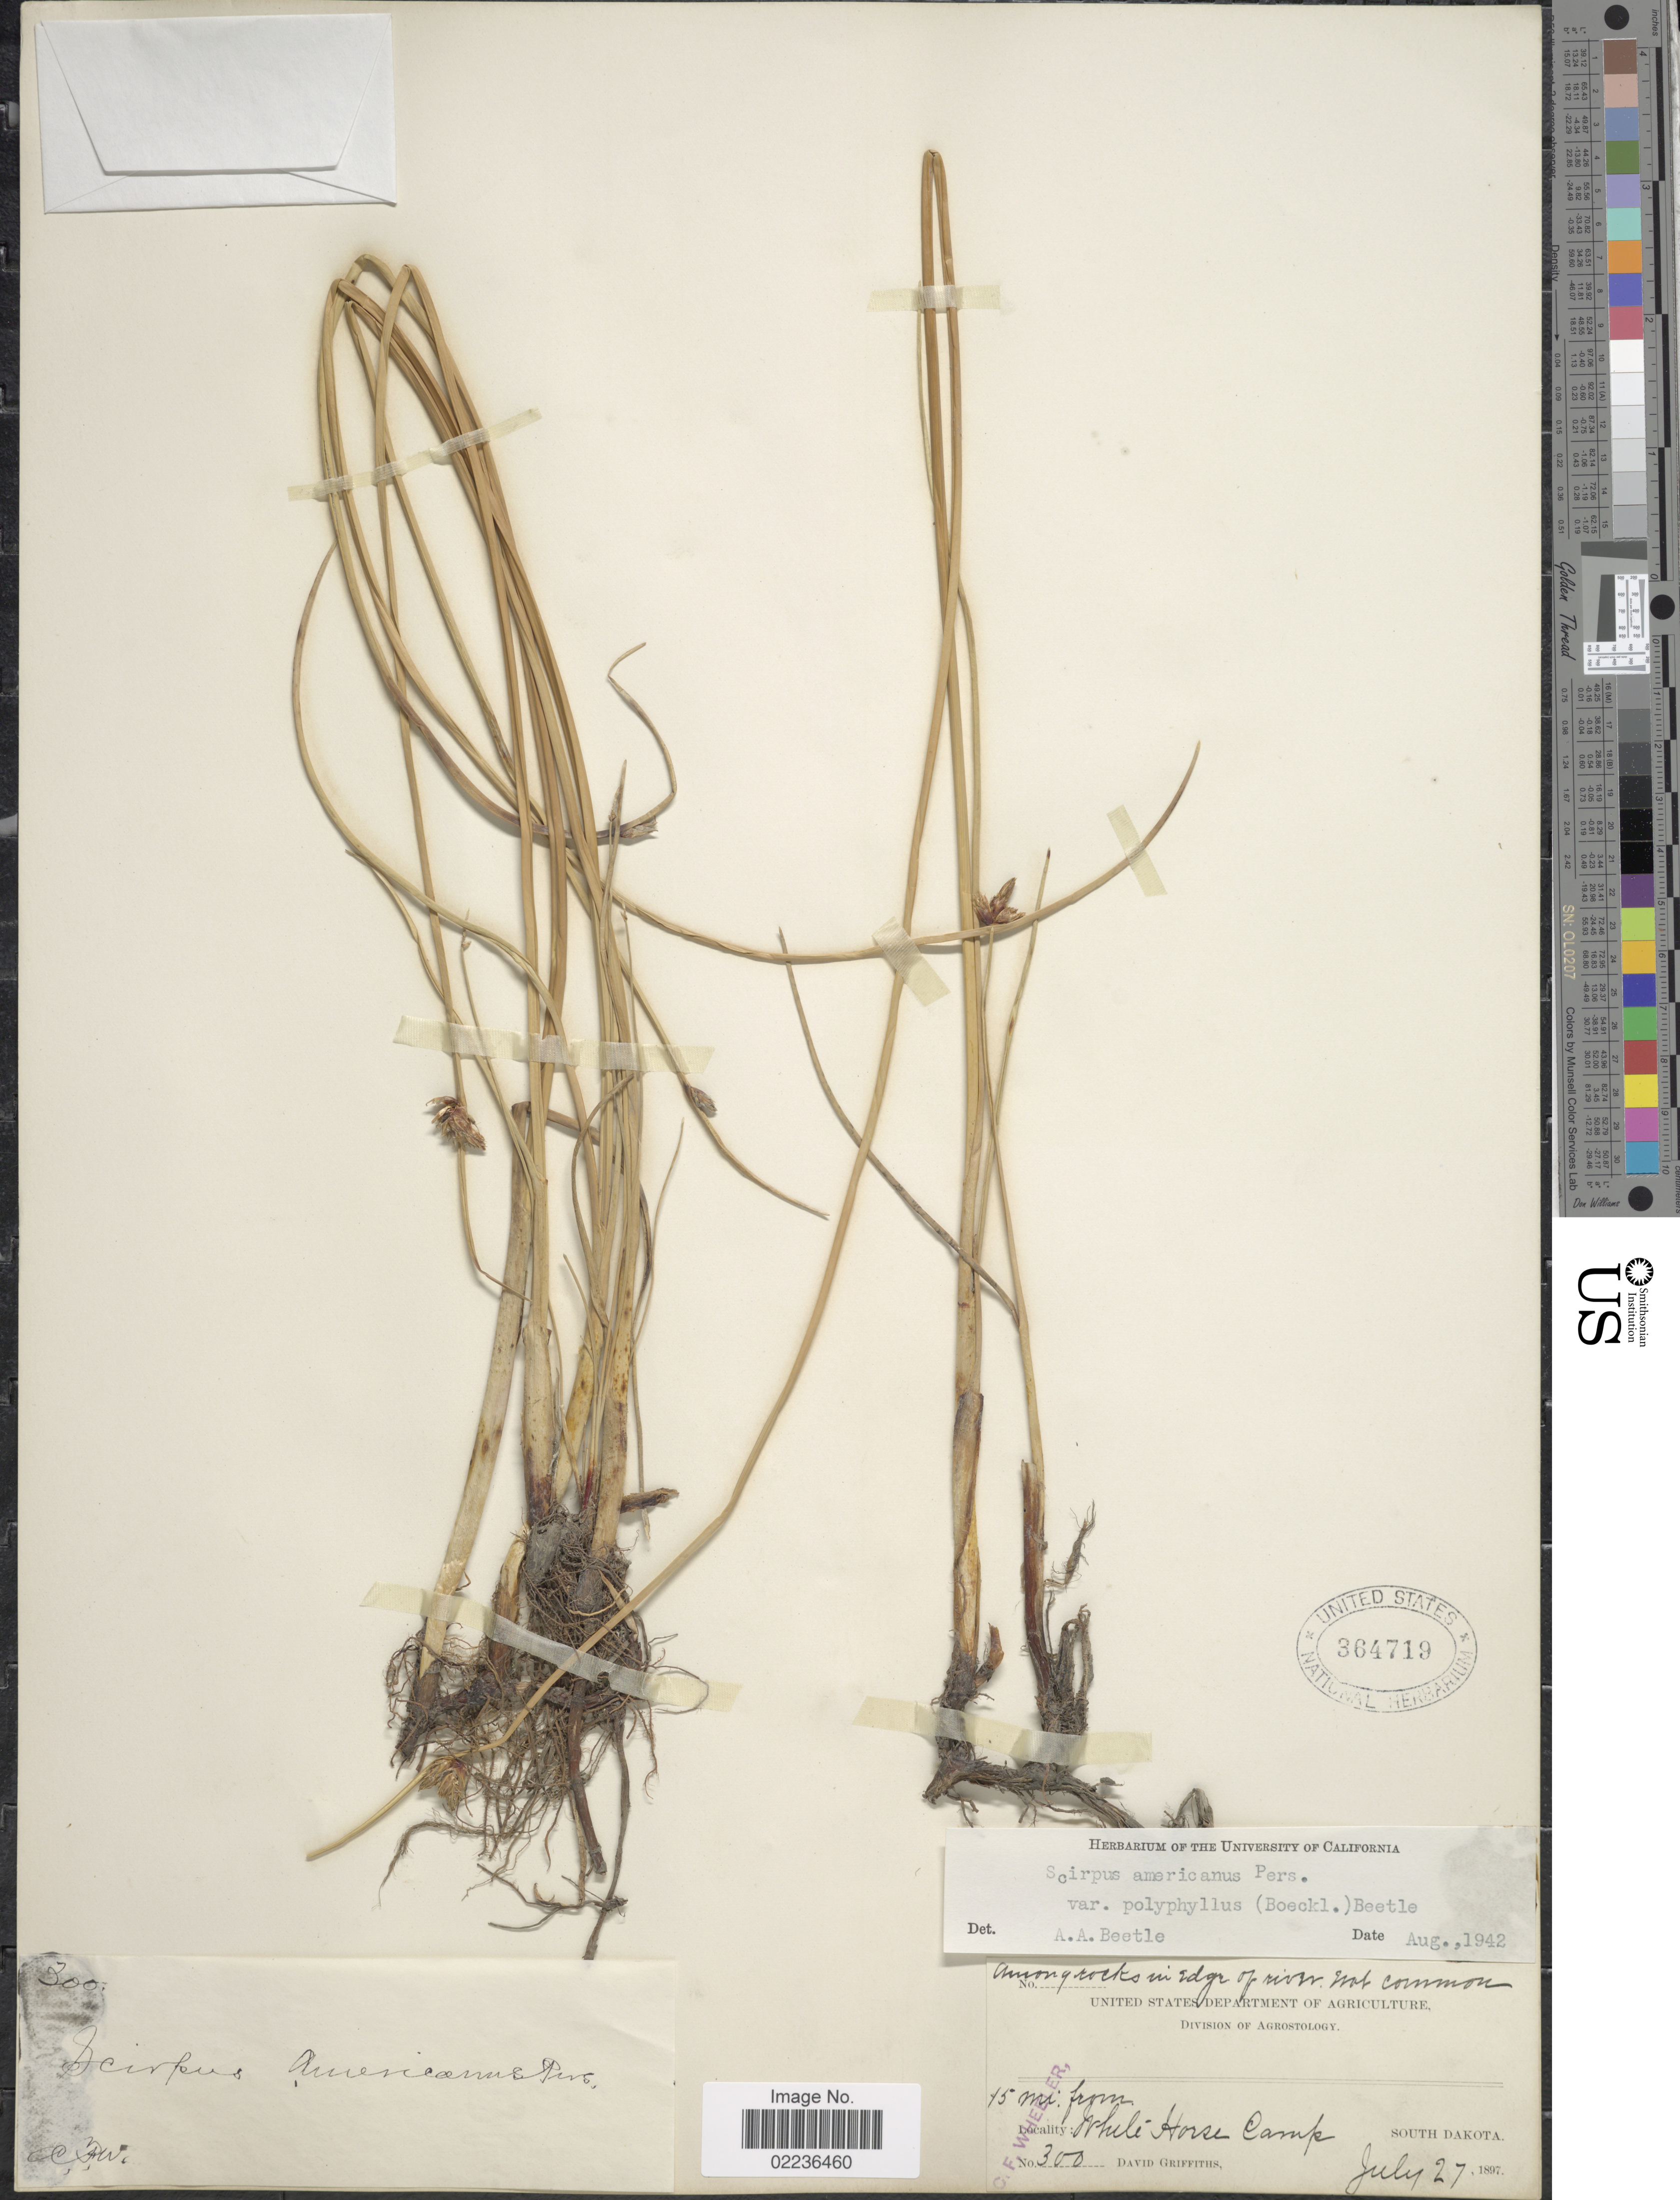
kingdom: Plantae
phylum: Tracheophyta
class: Liliopsida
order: Poales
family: Cyperaceae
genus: Schoenoplectus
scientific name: Schoenoplectus pungens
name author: (Vahl) Palla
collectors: D. Griffiths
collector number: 300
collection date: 1897-07-27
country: United States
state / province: South Dakota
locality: Among rocks in edge of river, 15 mi from White Horse Camp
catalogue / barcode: US 364719